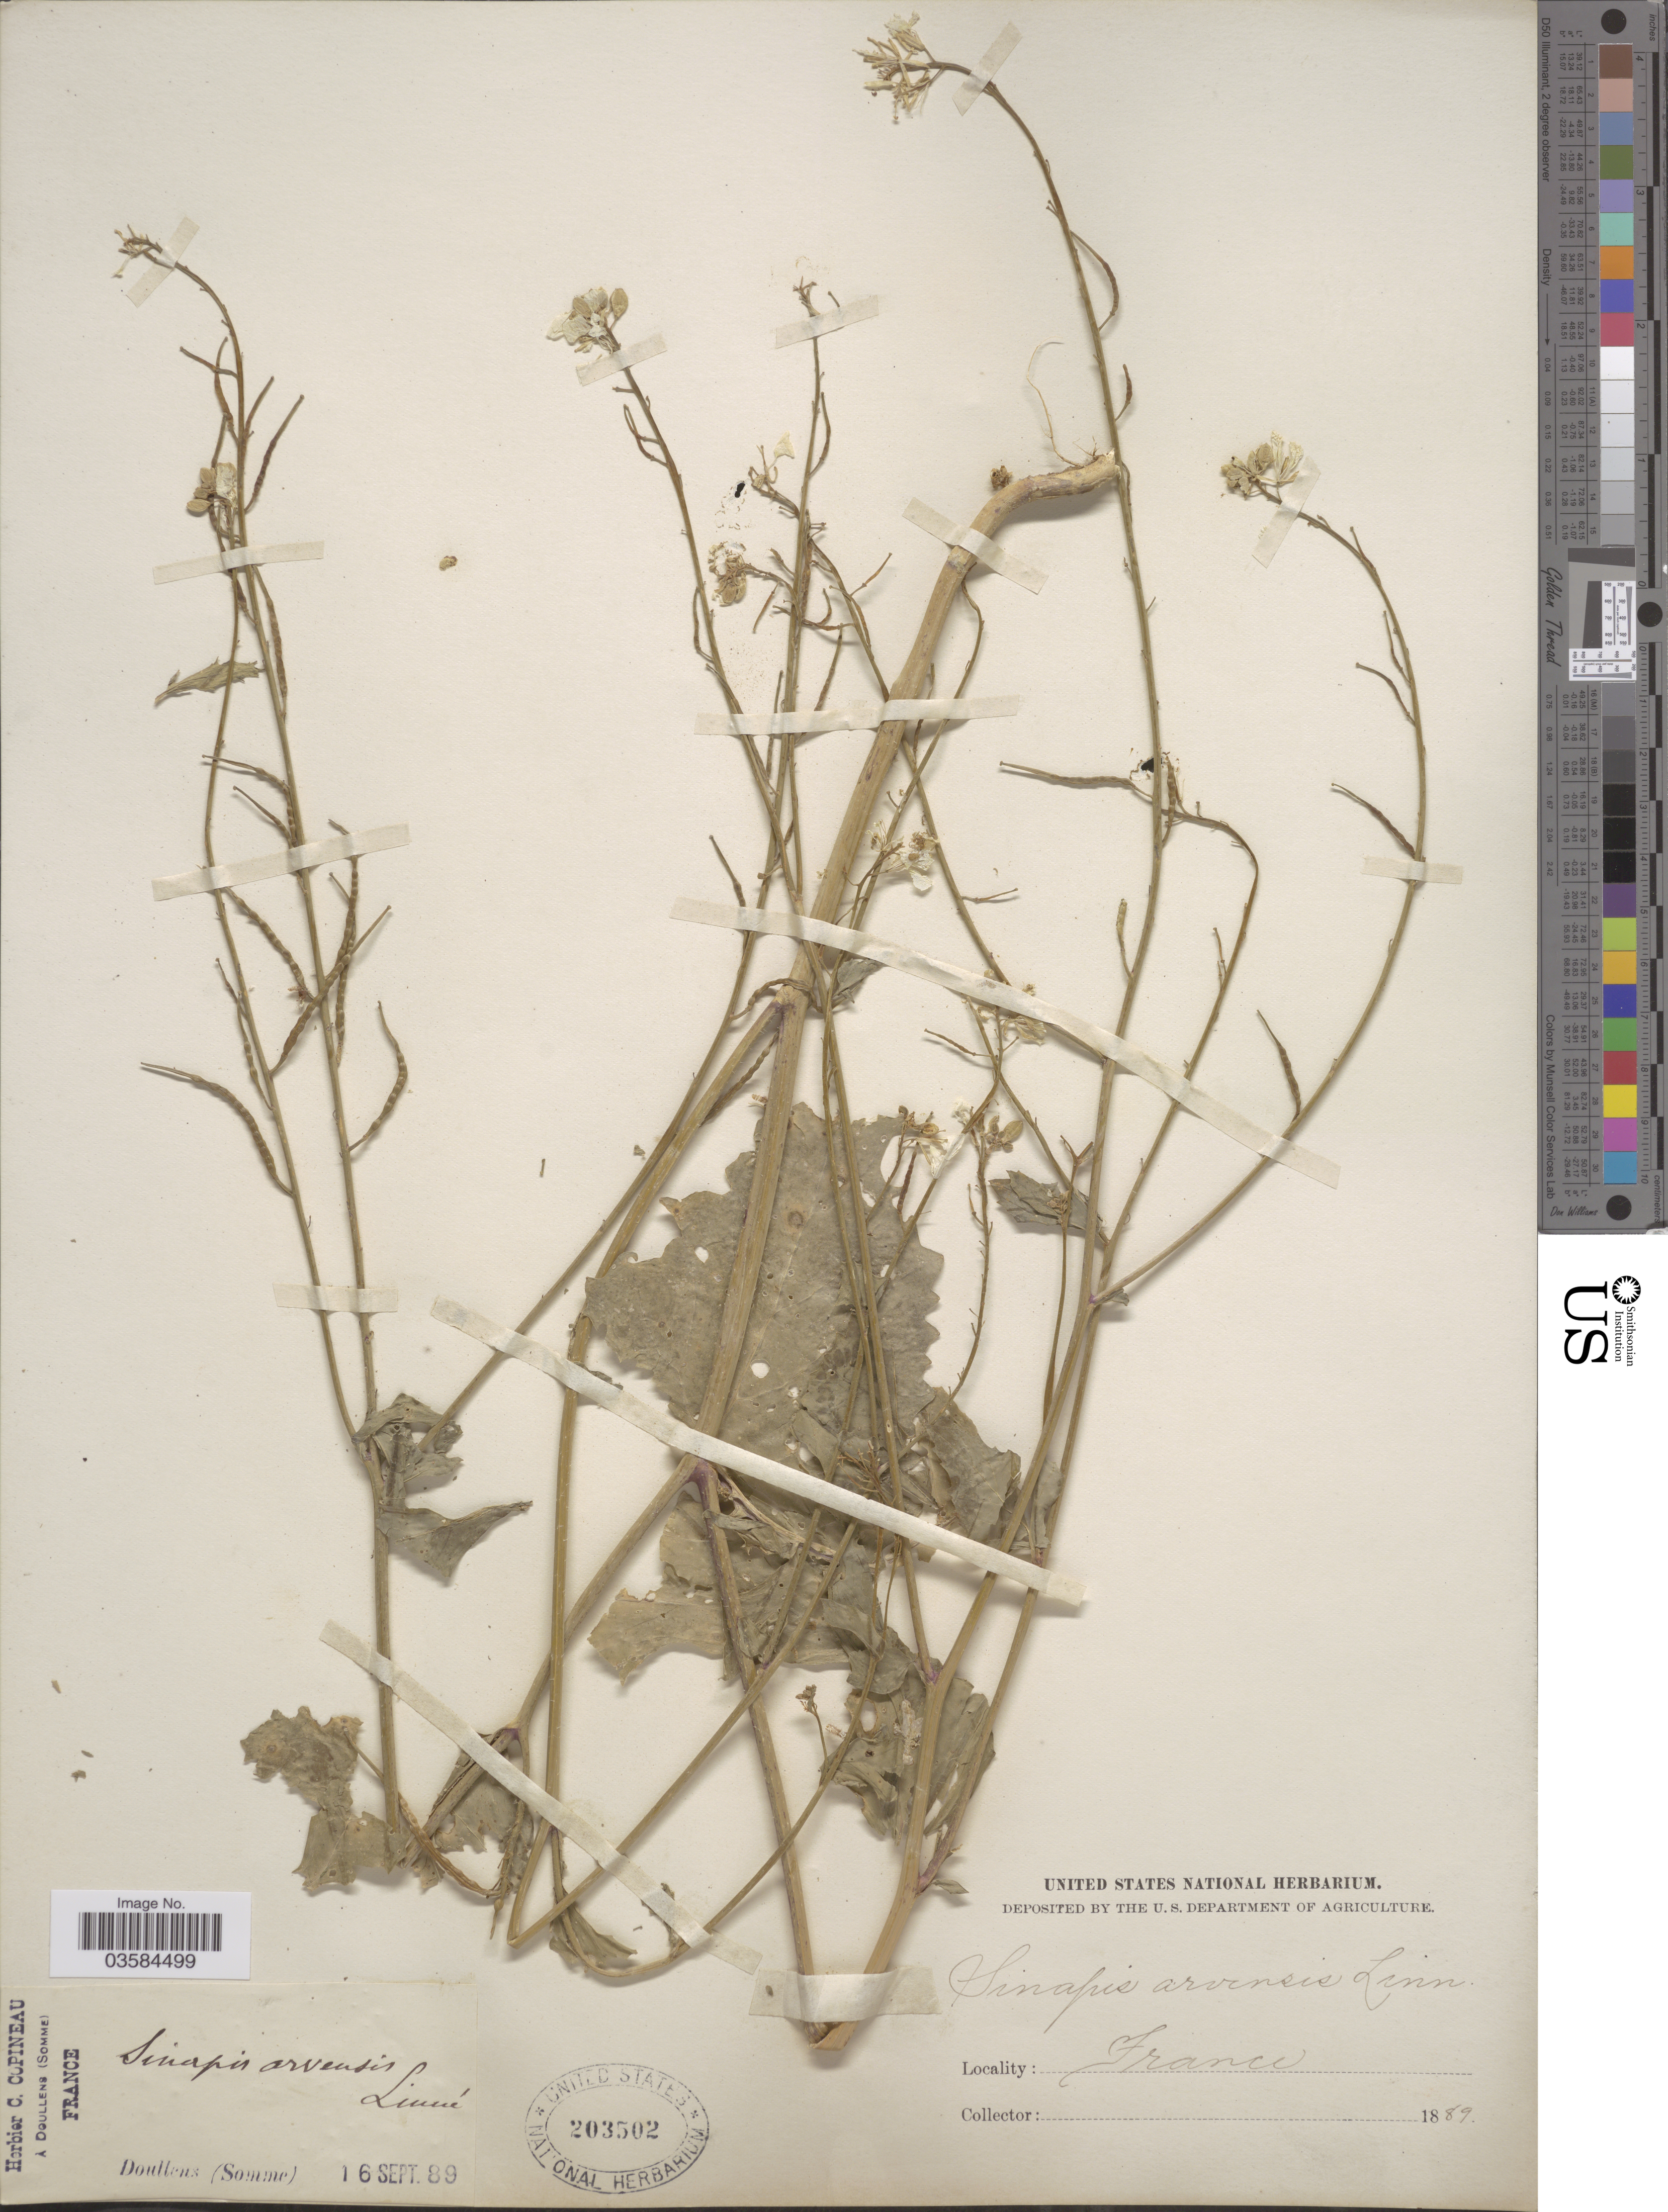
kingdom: Plantae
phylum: Tracheophyta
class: Magnoliopsida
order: Brassicales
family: Brassicaceae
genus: Sinapis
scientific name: Sinapis arvensis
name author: L.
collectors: ex herb. C. Copineau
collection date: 1889-09-16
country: France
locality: Doullens (Somme)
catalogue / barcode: US 203502